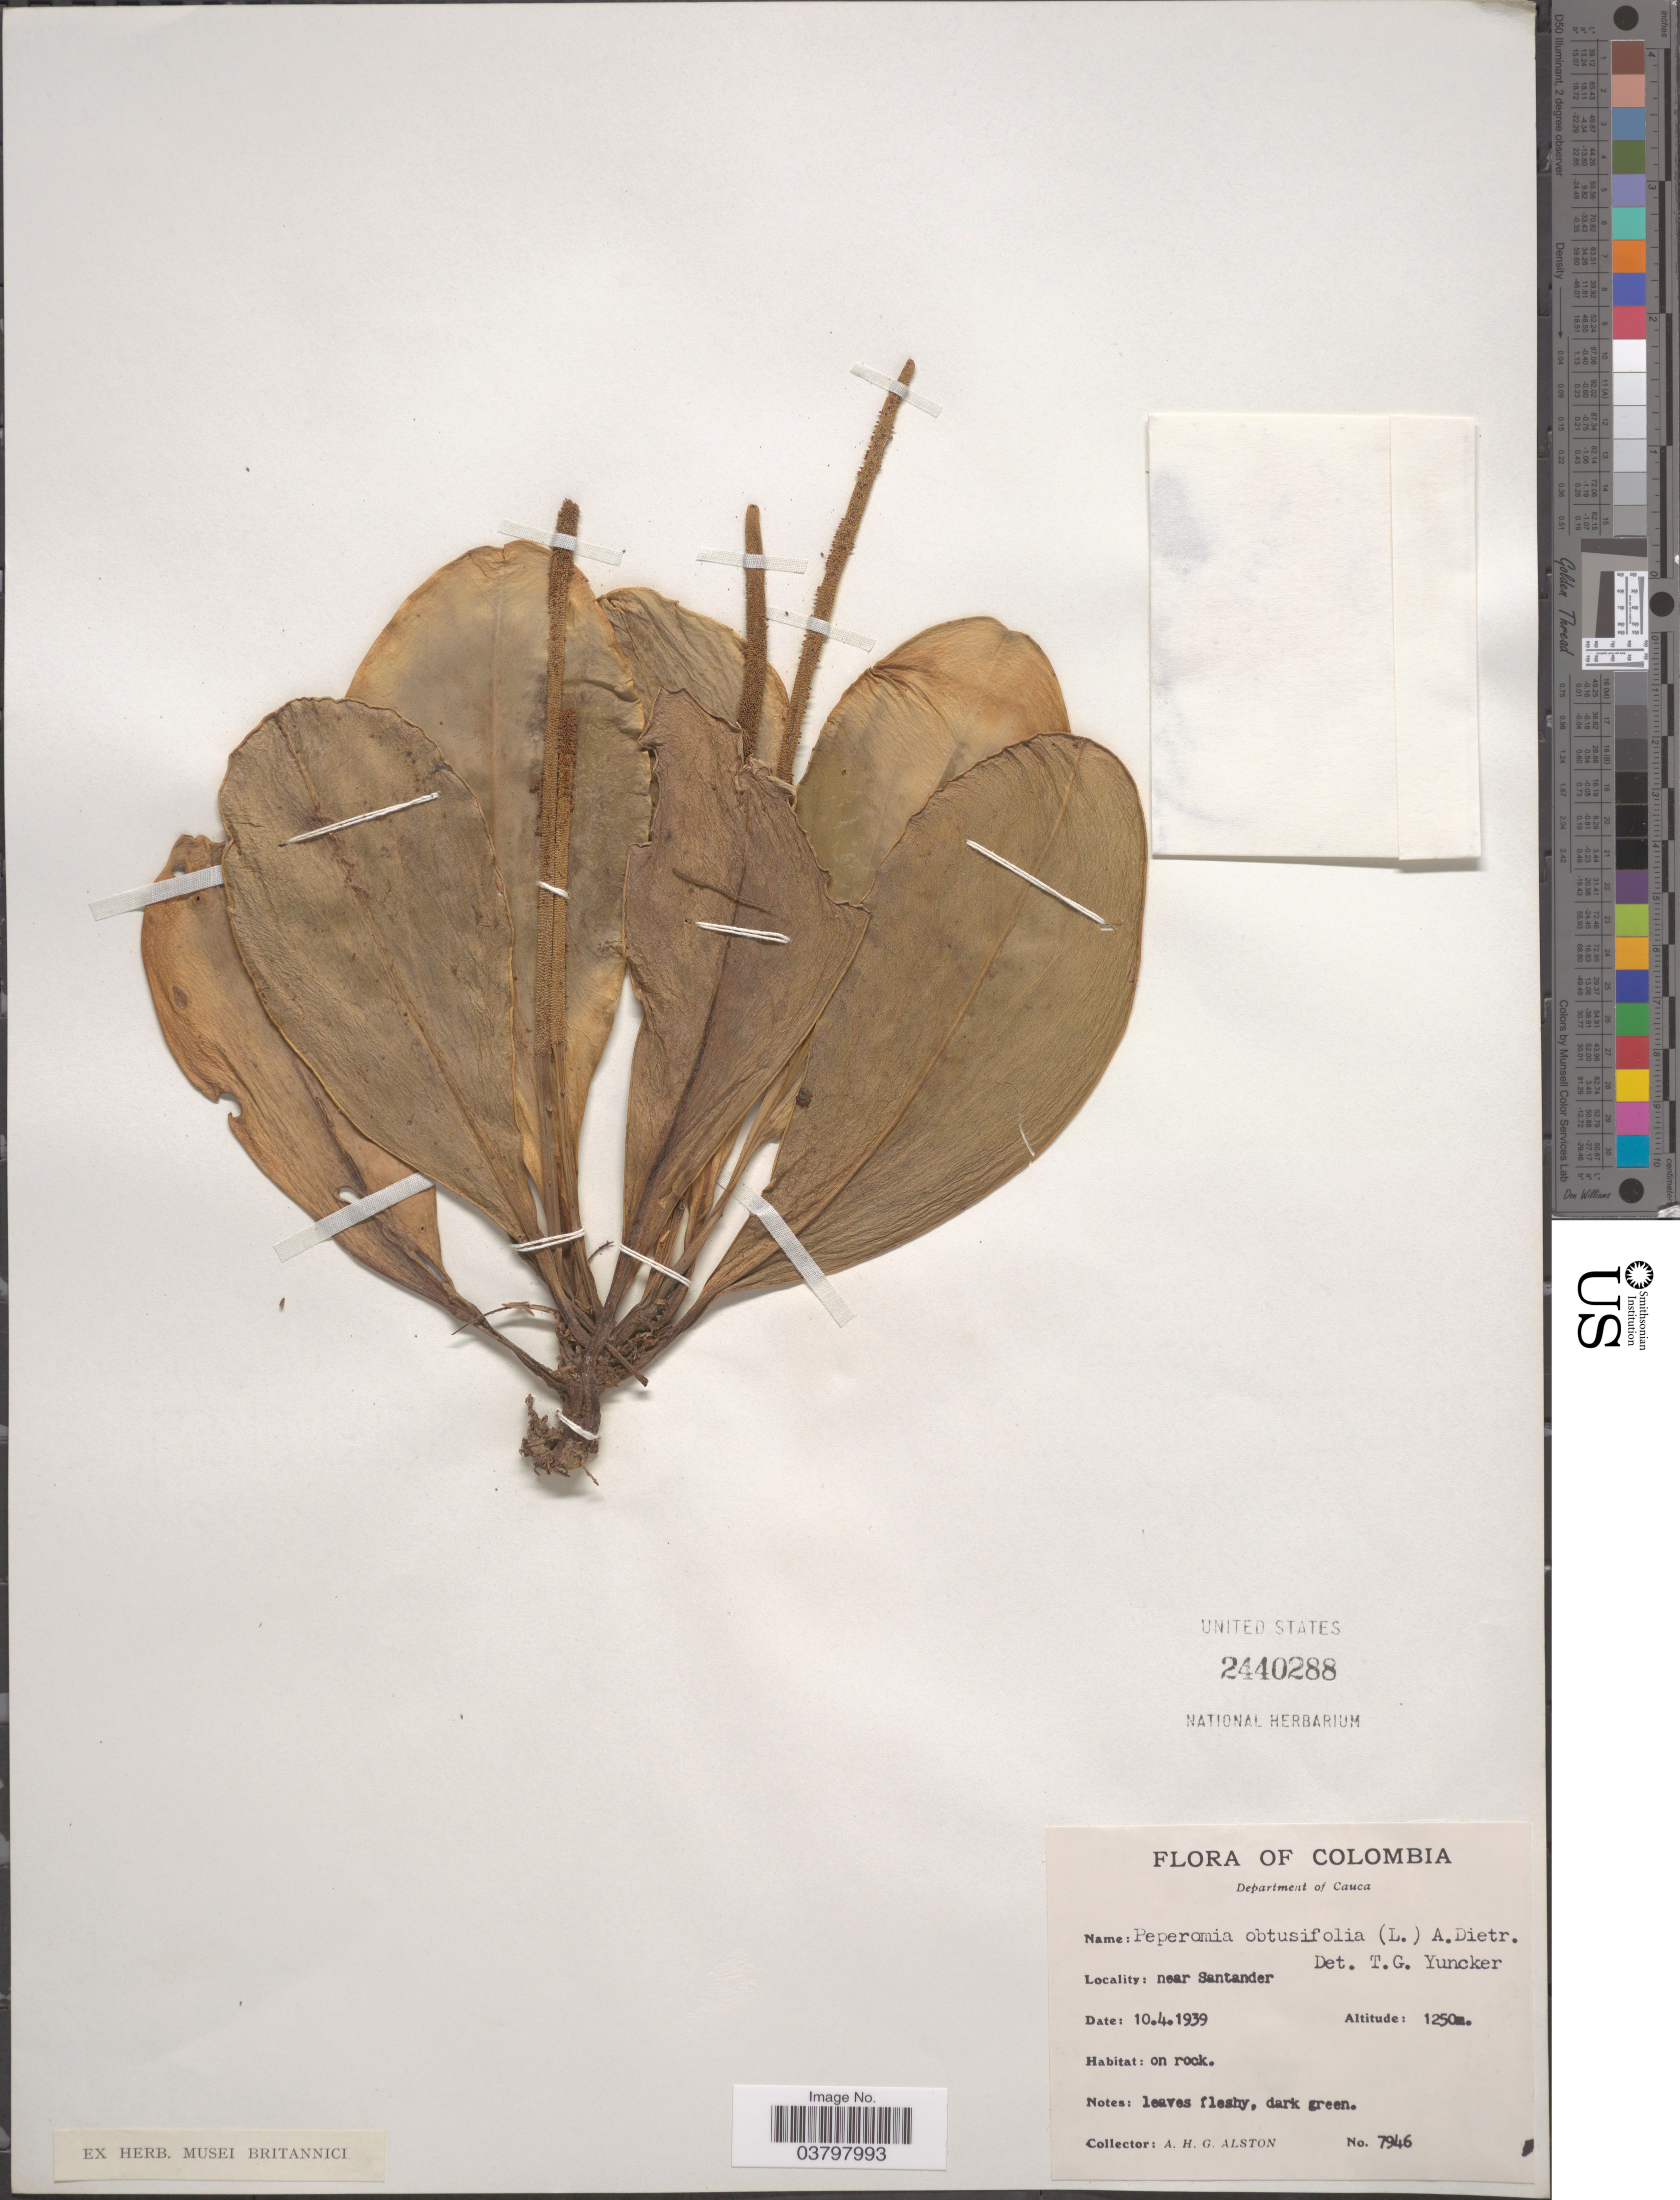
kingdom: Plantae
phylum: Tracheophyta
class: Magnoliopsida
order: Piperales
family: Piperaceae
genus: Peperomia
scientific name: Peperomia obtusifolia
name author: (L.) A. Dietr.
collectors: A. H. Alston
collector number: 7946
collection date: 1939-04-10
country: Colombia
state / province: Cauca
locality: Department of Cauca. Near Santander.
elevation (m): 1250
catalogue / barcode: US 2440288